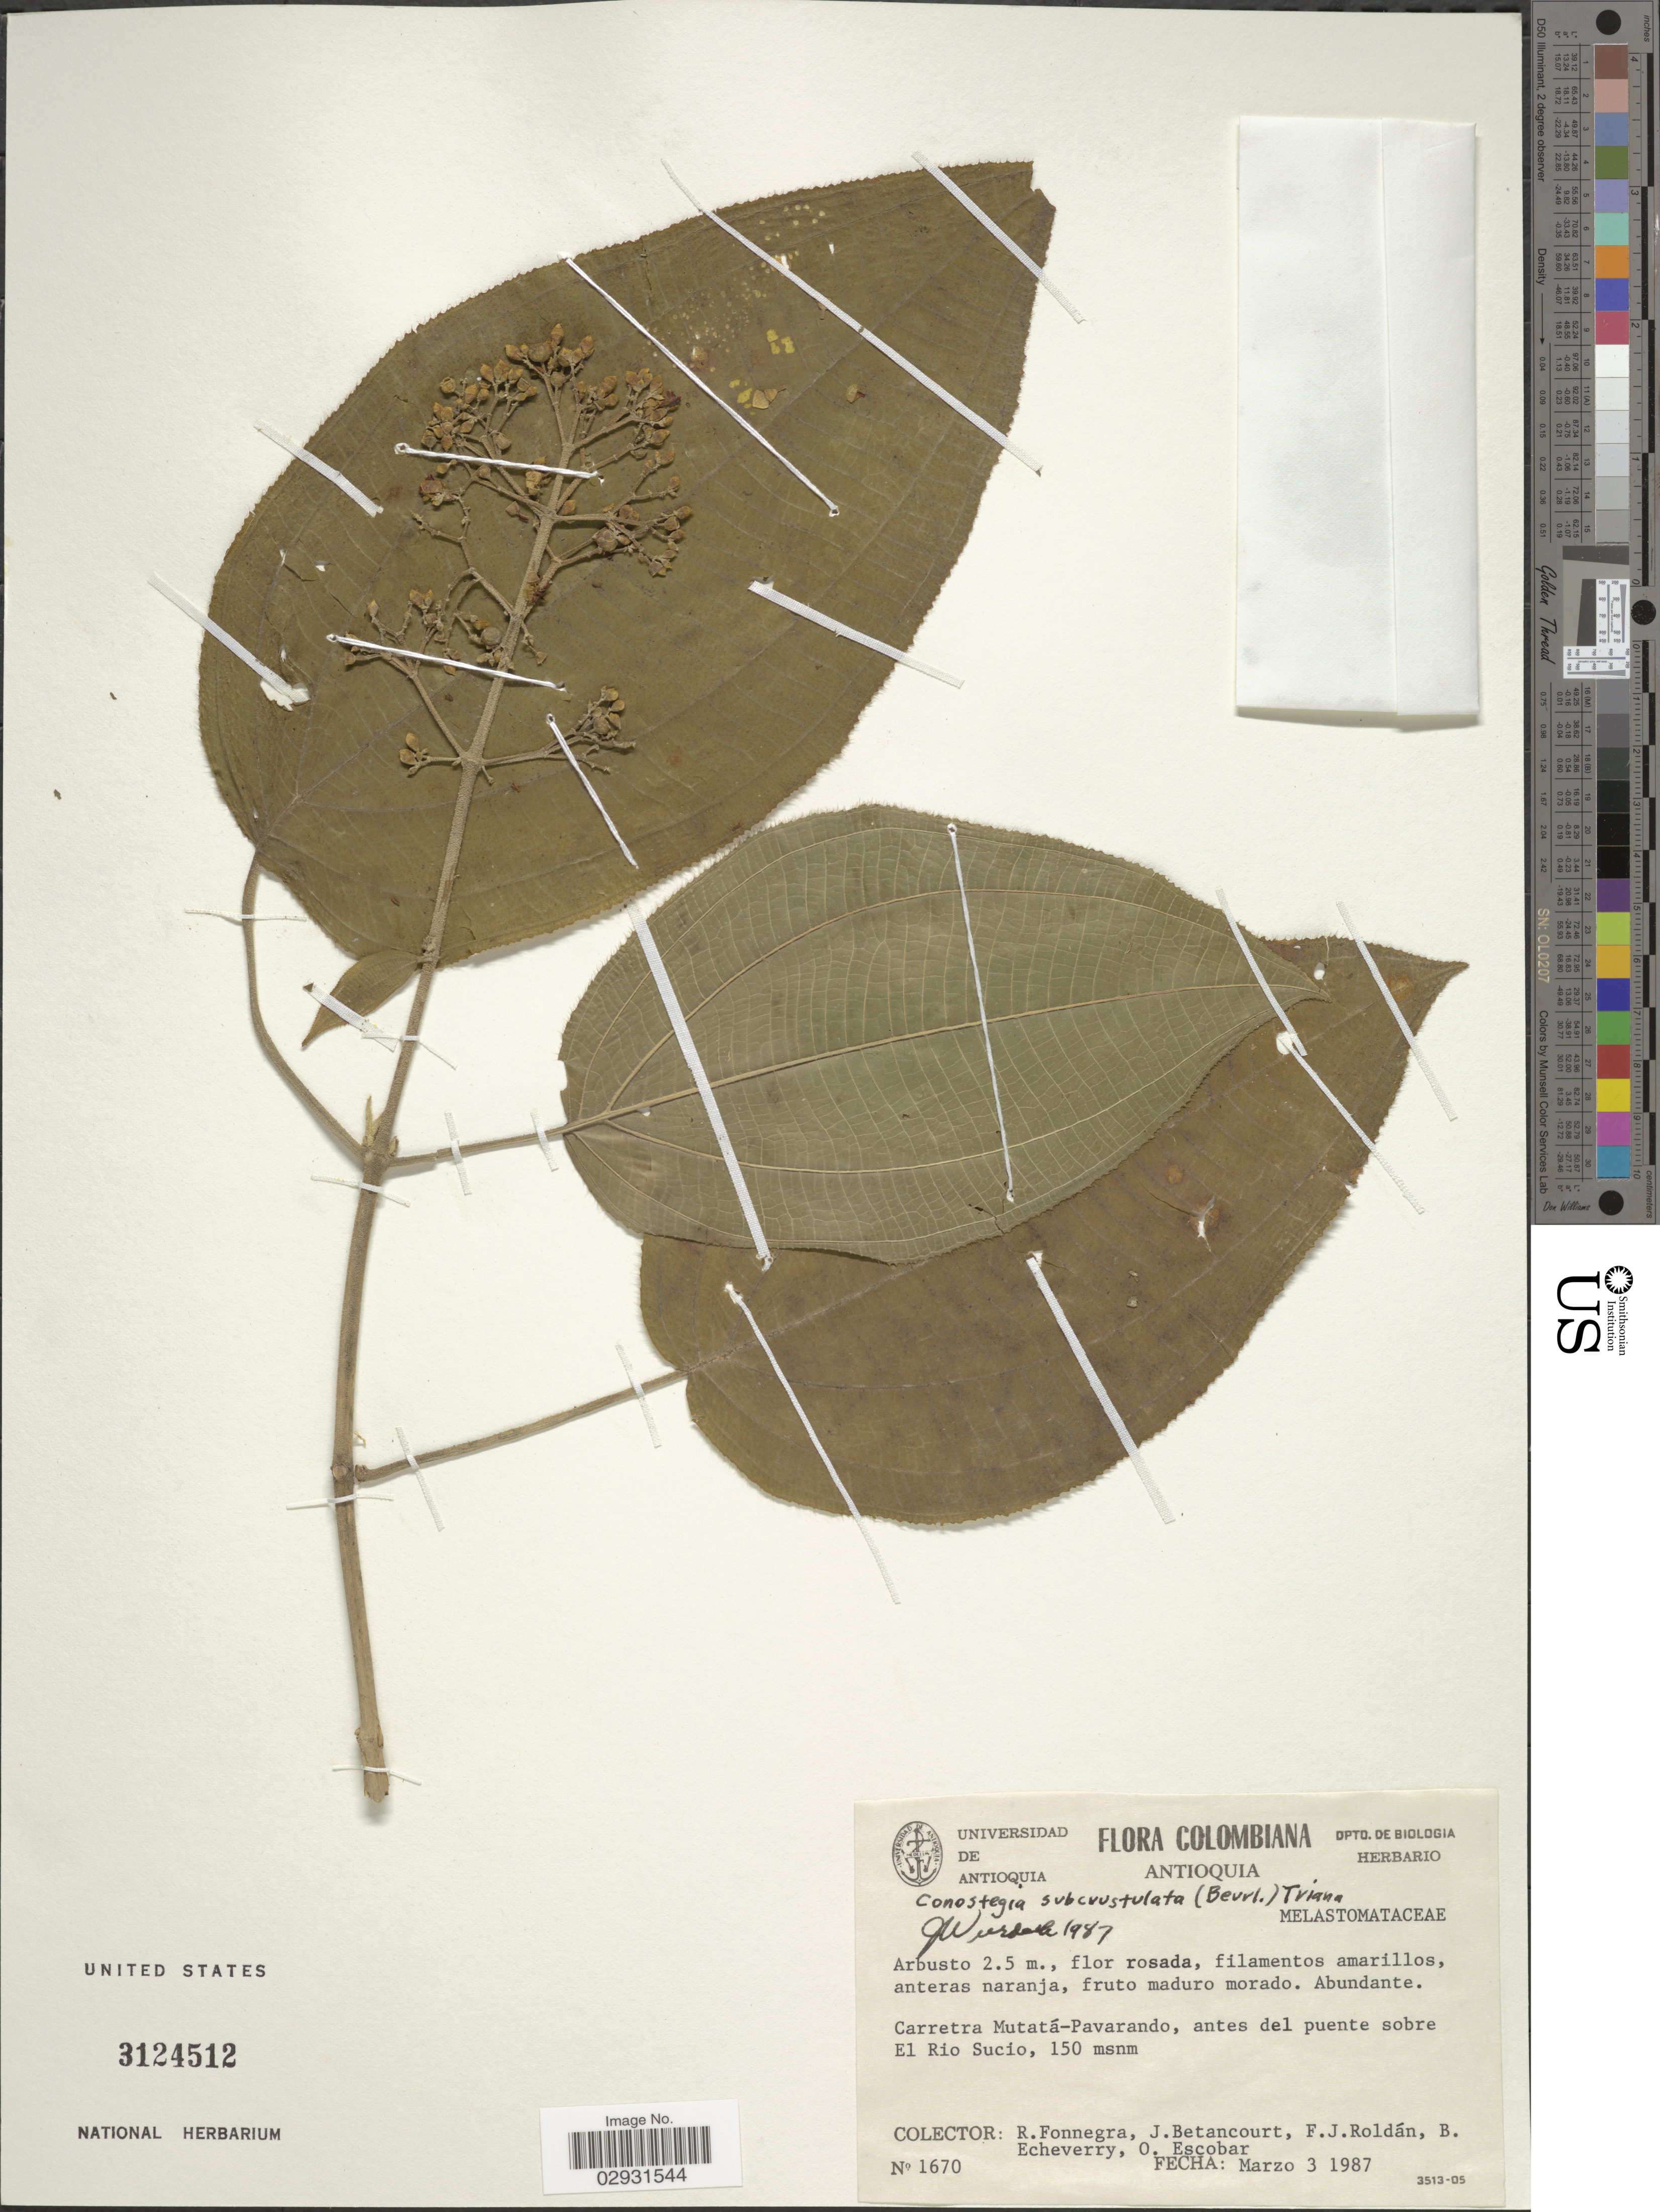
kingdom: Plantae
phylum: Tracheophyta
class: Magnoliopsida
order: Myrtales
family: Melastomataceae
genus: Conostegia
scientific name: Conostegia subcrustulata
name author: (Beurl.) Triana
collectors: R. Fonnegra, J. Betancourt, F. J. Roldán, B. Echeverry & O. Escobar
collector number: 1670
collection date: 1987-03-03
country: Colombia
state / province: Antioquia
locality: Carretera Mutatá - Pavarando, antes del puente sobre El Rio Sucio.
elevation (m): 150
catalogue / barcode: US 3124512